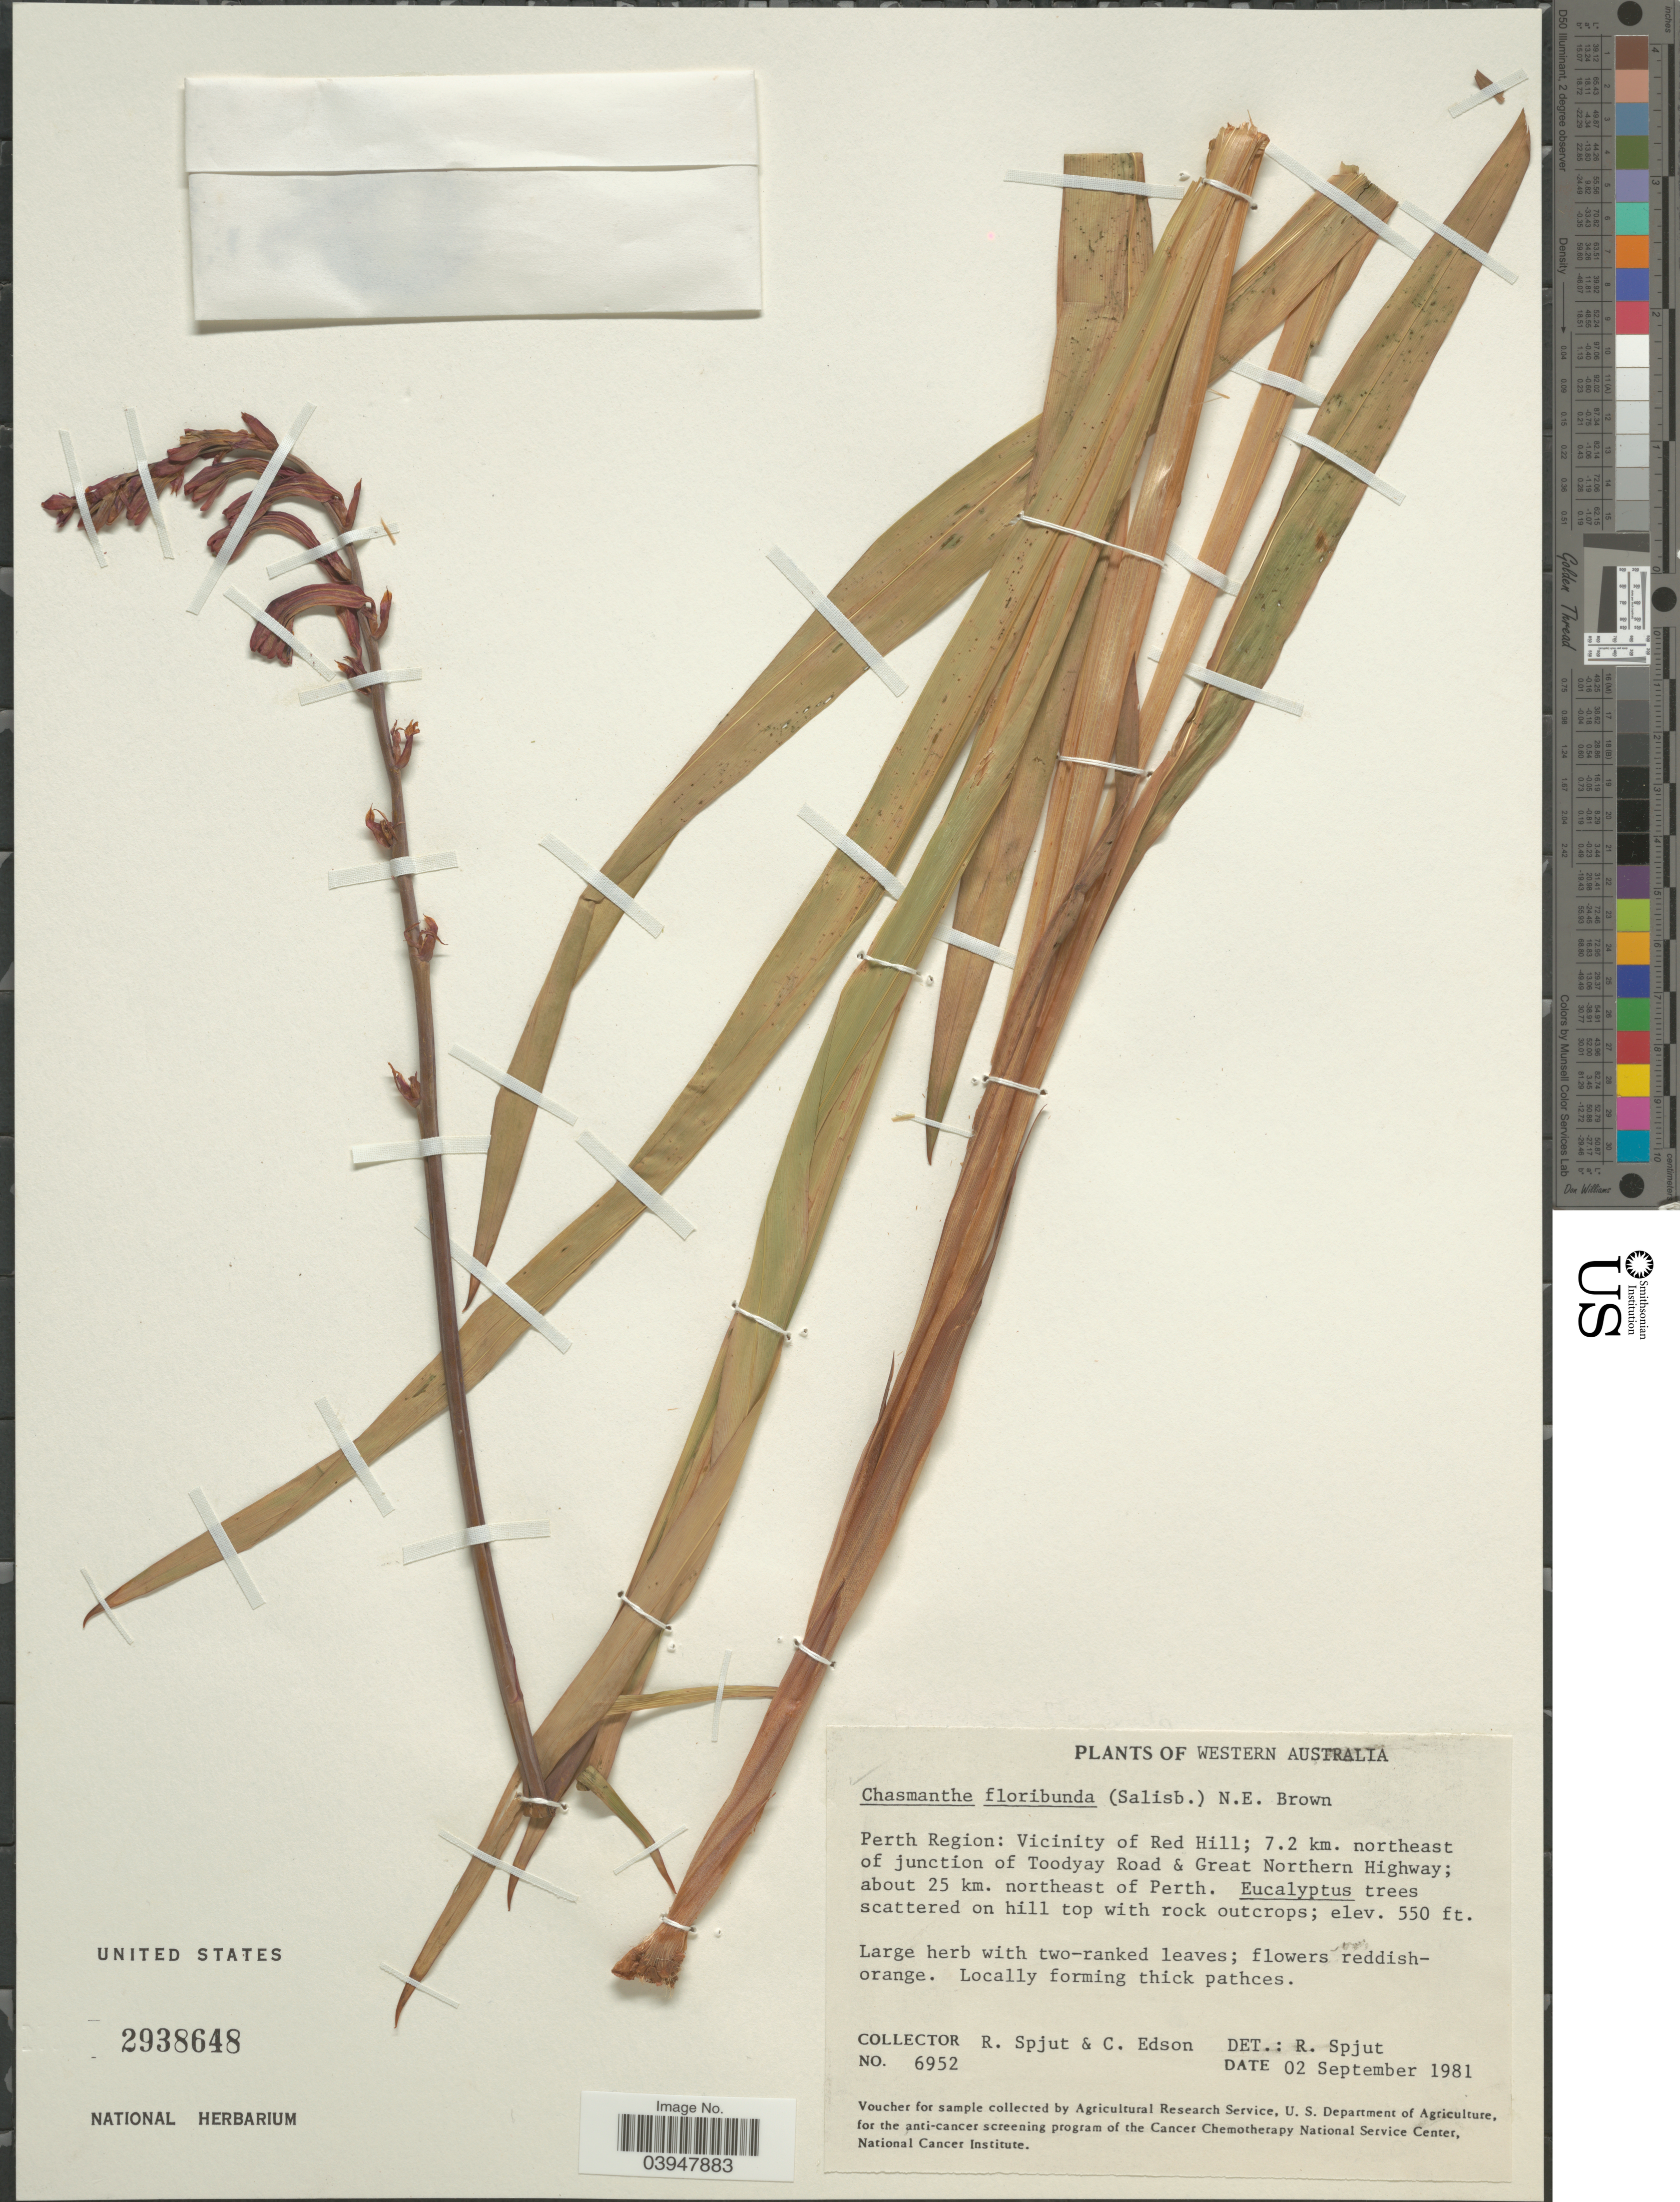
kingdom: Plantae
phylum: Tracheophyta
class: Liliopsida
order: Asparagales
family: Iridaceae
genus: Chasmanthe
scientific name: Chasmanthe floribunda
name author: (Salisb.) N.E. Br.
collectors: R. Spjut & C. Edson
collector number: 6952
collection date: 1981-09-02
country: Australia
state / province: Western Australia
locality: Perth Region: Vicinity of Red Hill; 7.2 km. northeast of junction of Toodyay Road & Great Northern Highway; about 25 km. northeast of Perth.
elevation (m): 168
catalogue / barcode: US 2938648